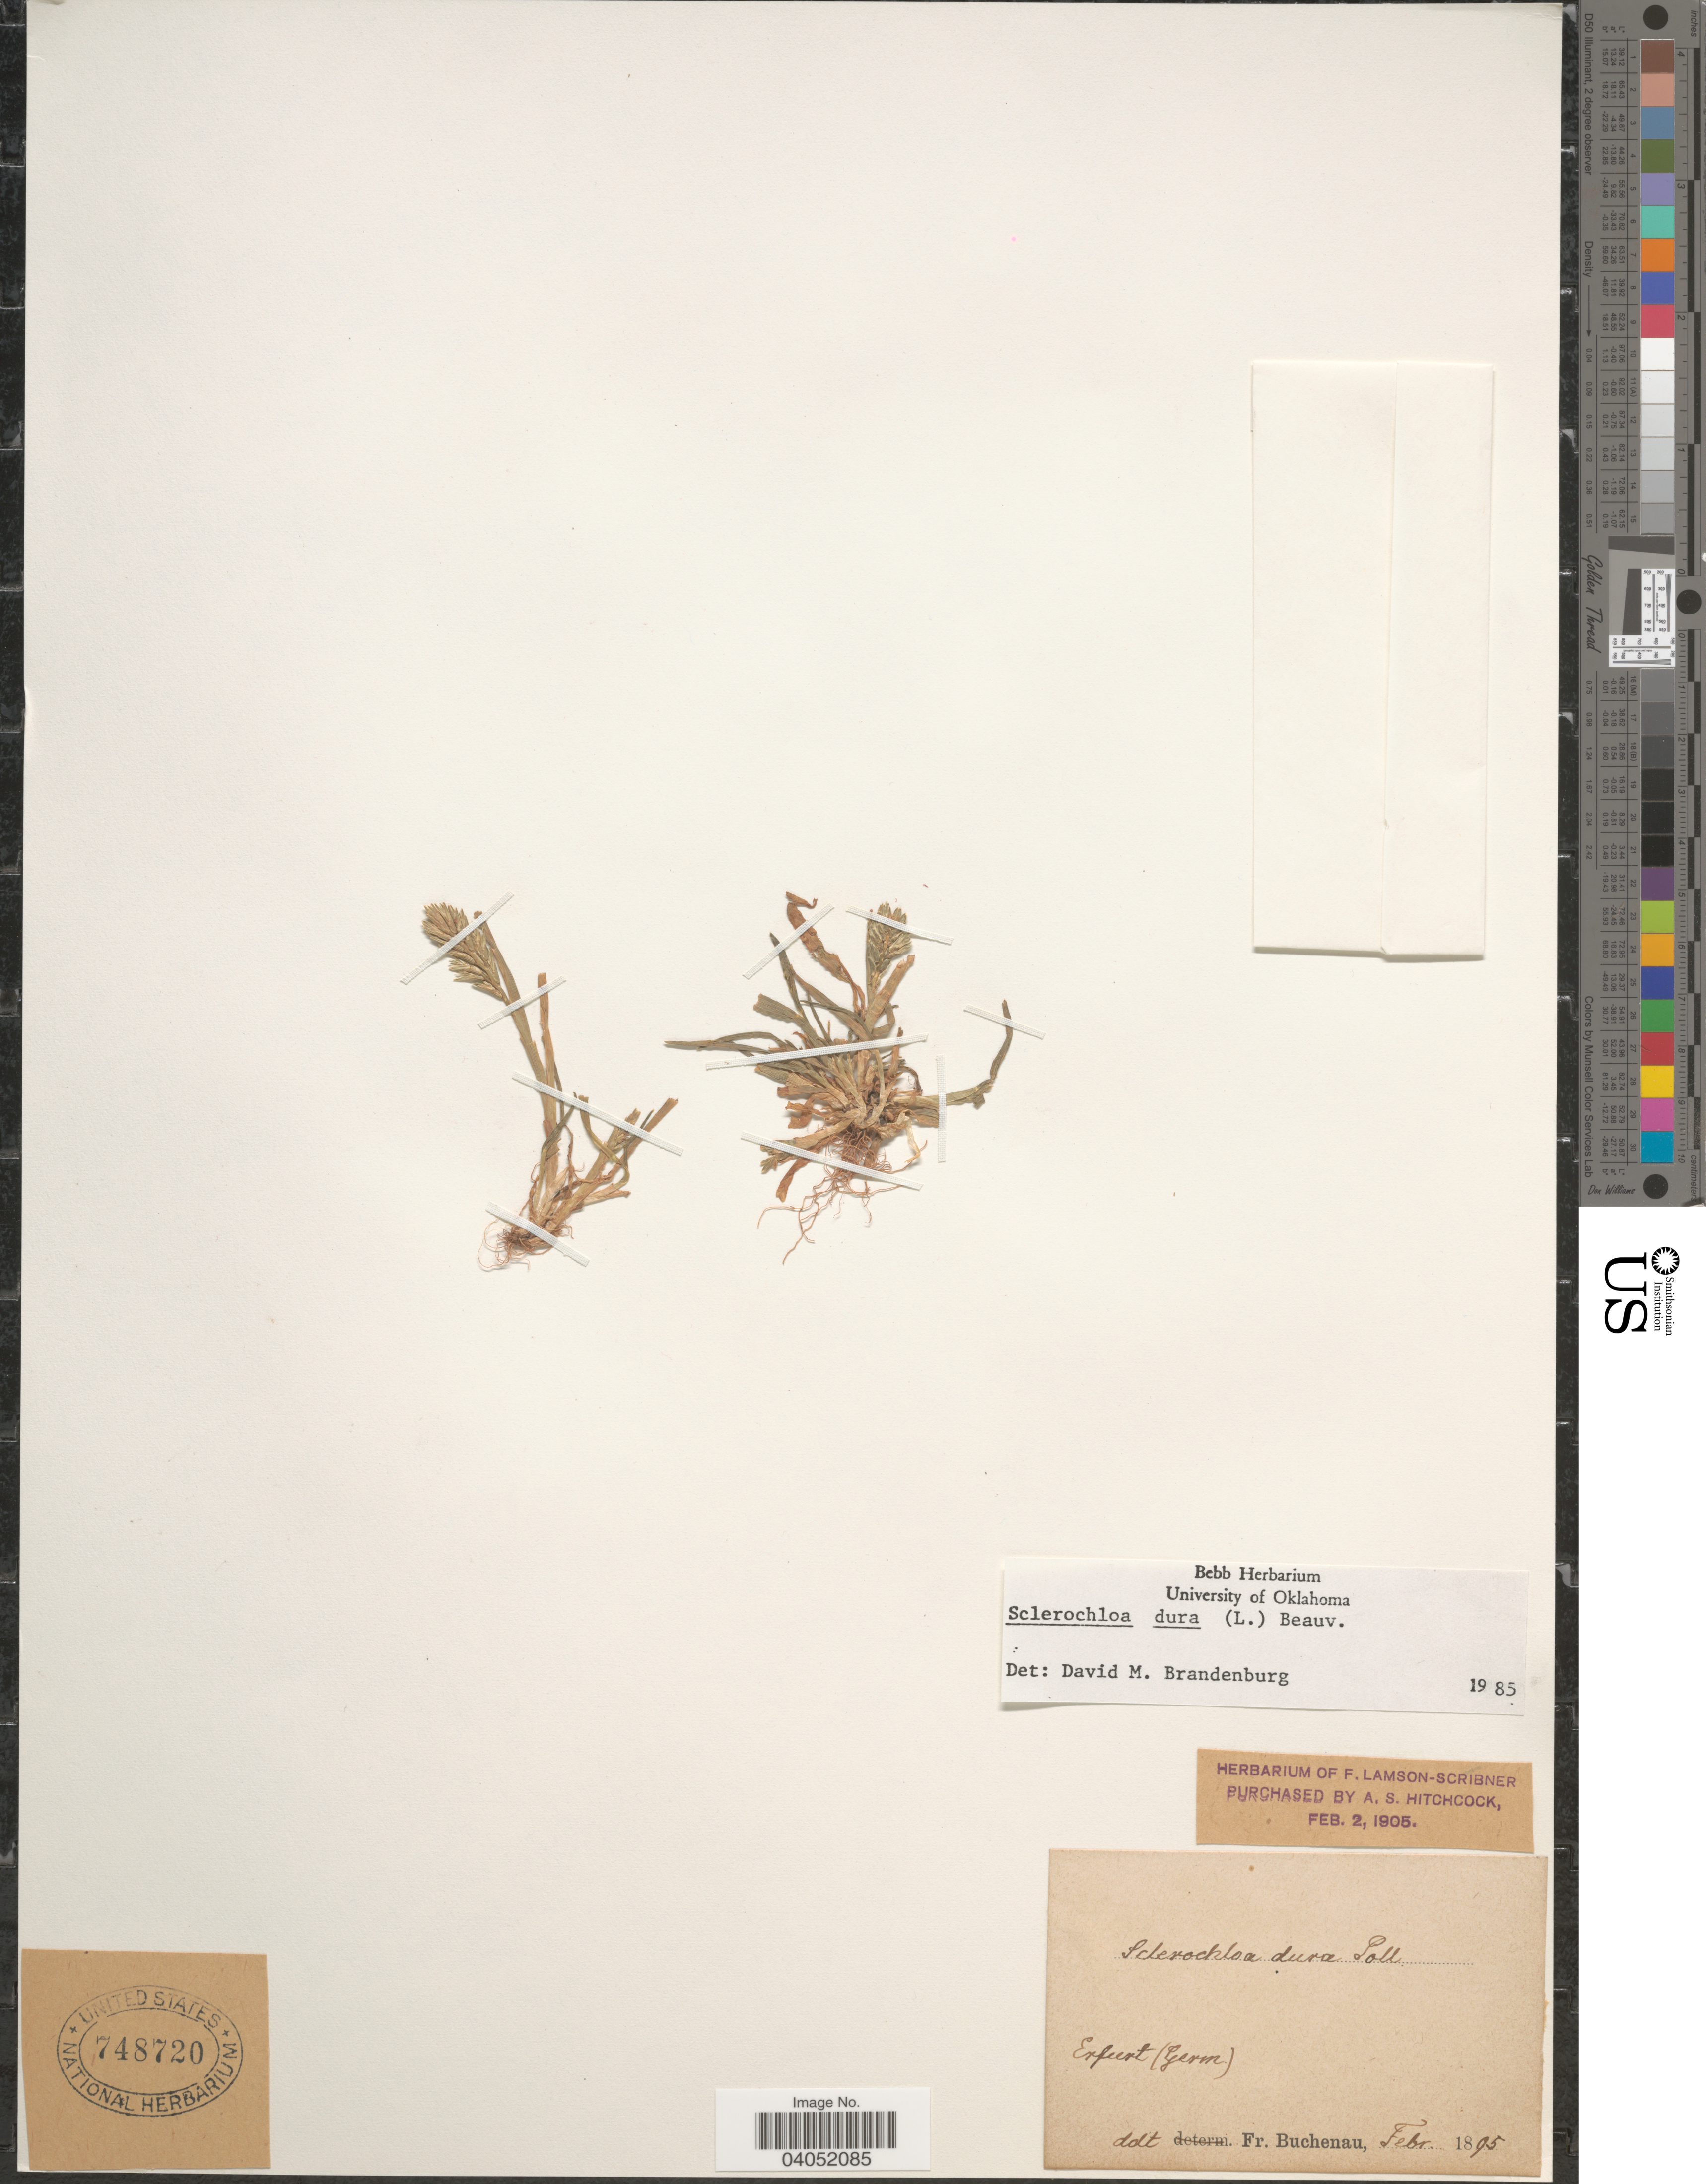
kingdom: Plantae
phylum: Tracheophyta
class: Liliopsida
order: Poales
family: Poaceae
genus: Sclerochloa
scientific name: Sclerochloa dura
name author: (L.) P. Beauv.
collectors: F. Buchenau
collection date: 1895-02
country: Germany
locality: Erfurt.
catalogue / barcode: US 748720